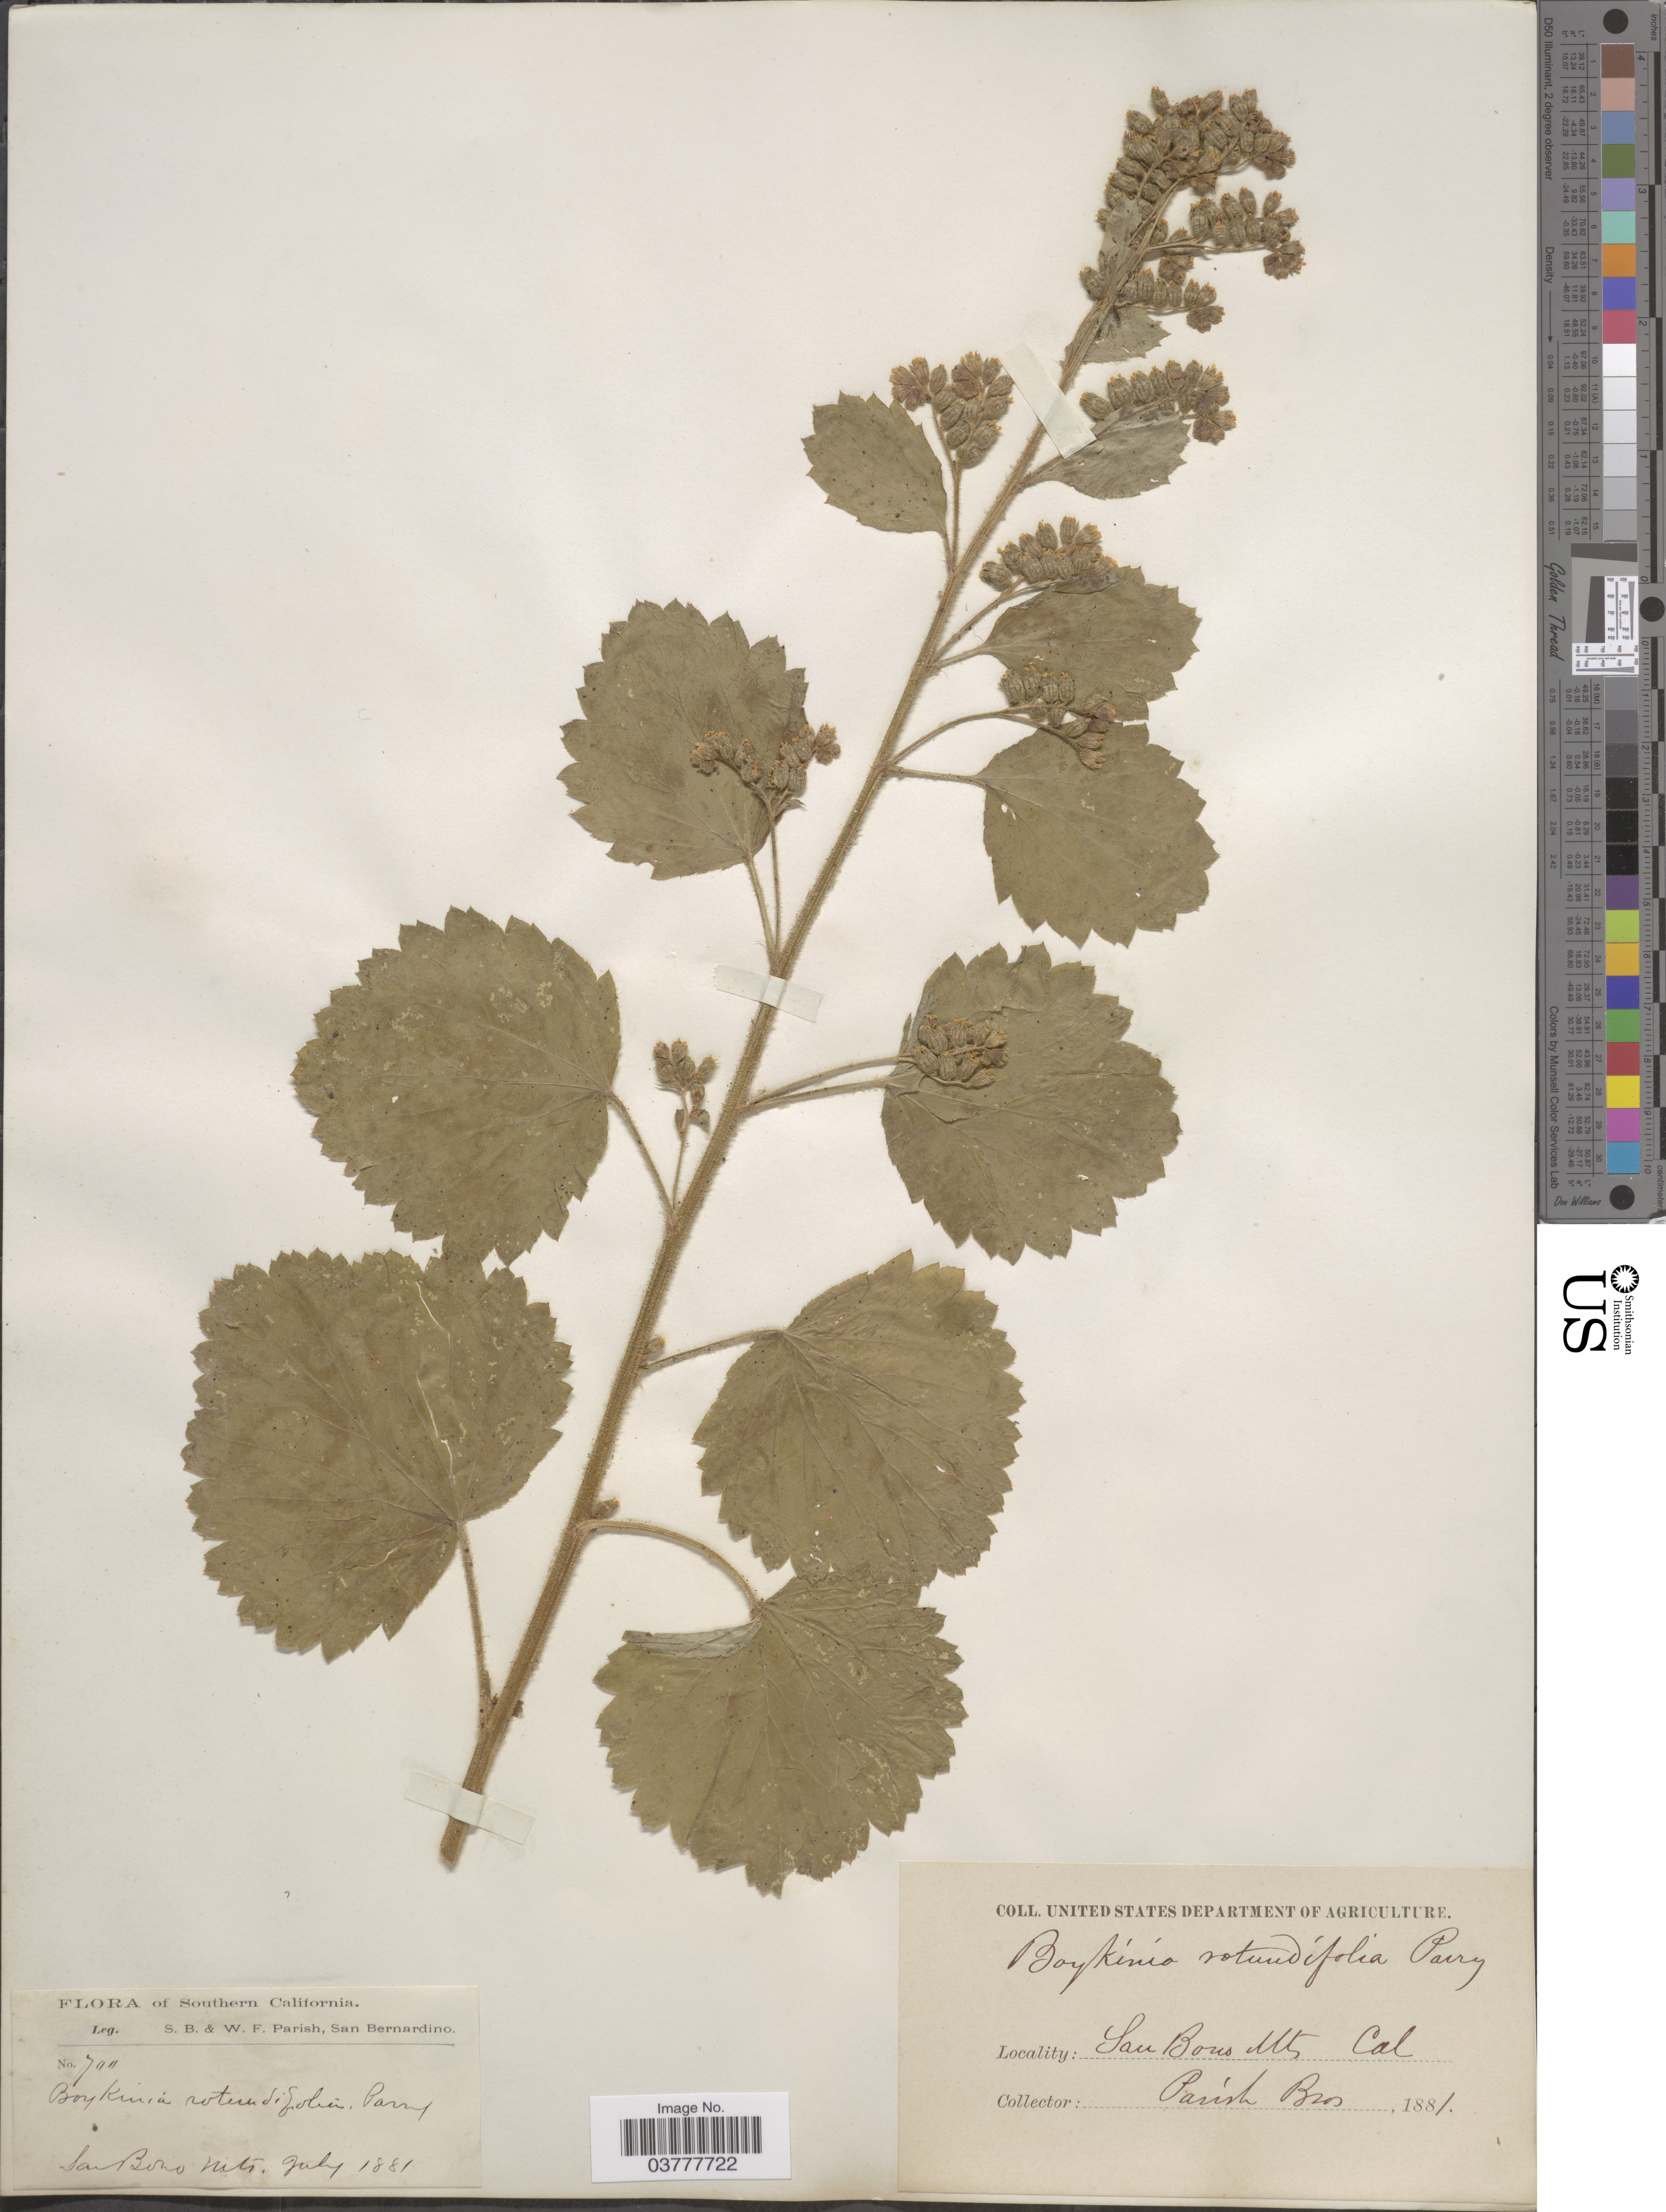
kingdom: Plantae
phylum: Tracheophyta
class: Magnoliopsida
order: Saxifragales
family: Saxifragaceae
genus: Boykinia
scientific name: Boykinia rotundifolia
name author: Parry ex A. Gray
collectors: S. B. Parish & W. F. Parish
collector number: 700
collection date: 1881-07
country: United States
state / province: California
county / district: San Bernardino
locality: Southern California. San Bono Mts.